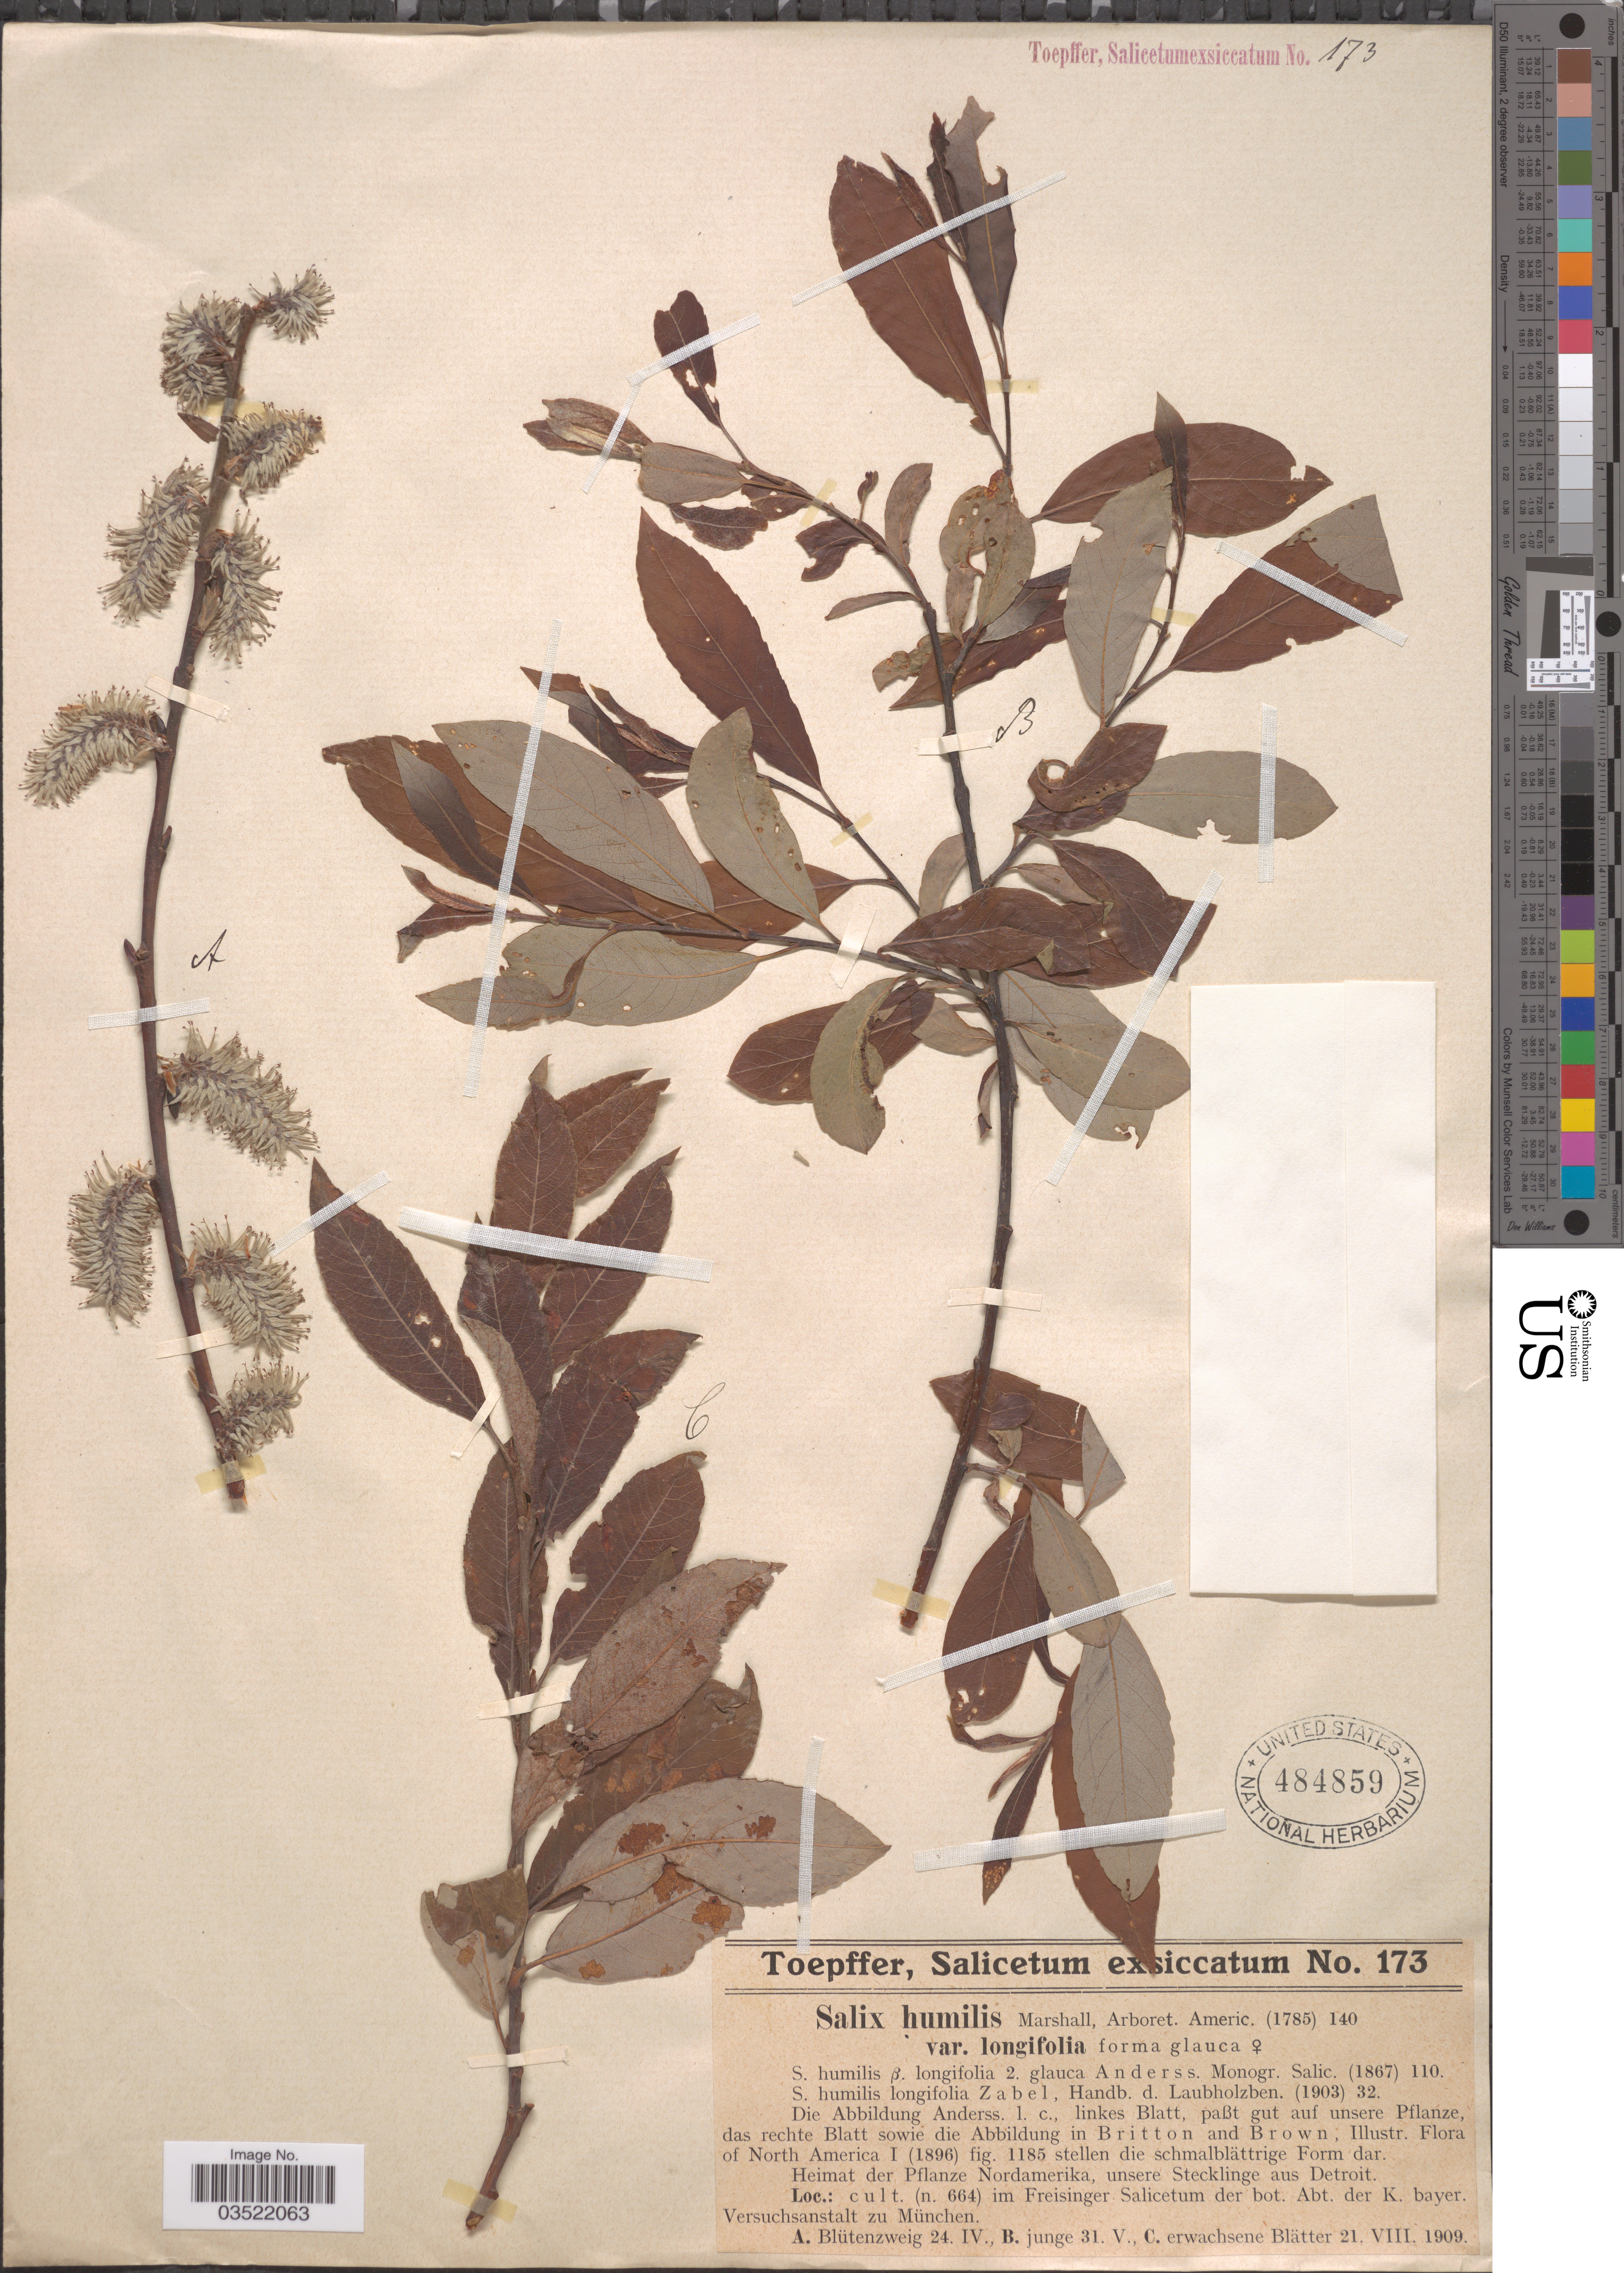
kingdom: Plantae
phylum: Tracheophyta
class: Magnoliopsida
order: Malpighiales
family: Salicaceae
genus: Salix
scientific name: Salix humilis var. longifolia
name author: Zabel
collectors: A. Toepffer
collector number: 173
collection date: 1909-04-24/1909-08-21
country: Germany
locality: Im Freisinger Salicetum der bot. Abt. der K. bayer/ Versuchsanstalt zu München.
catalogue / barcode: US 484859